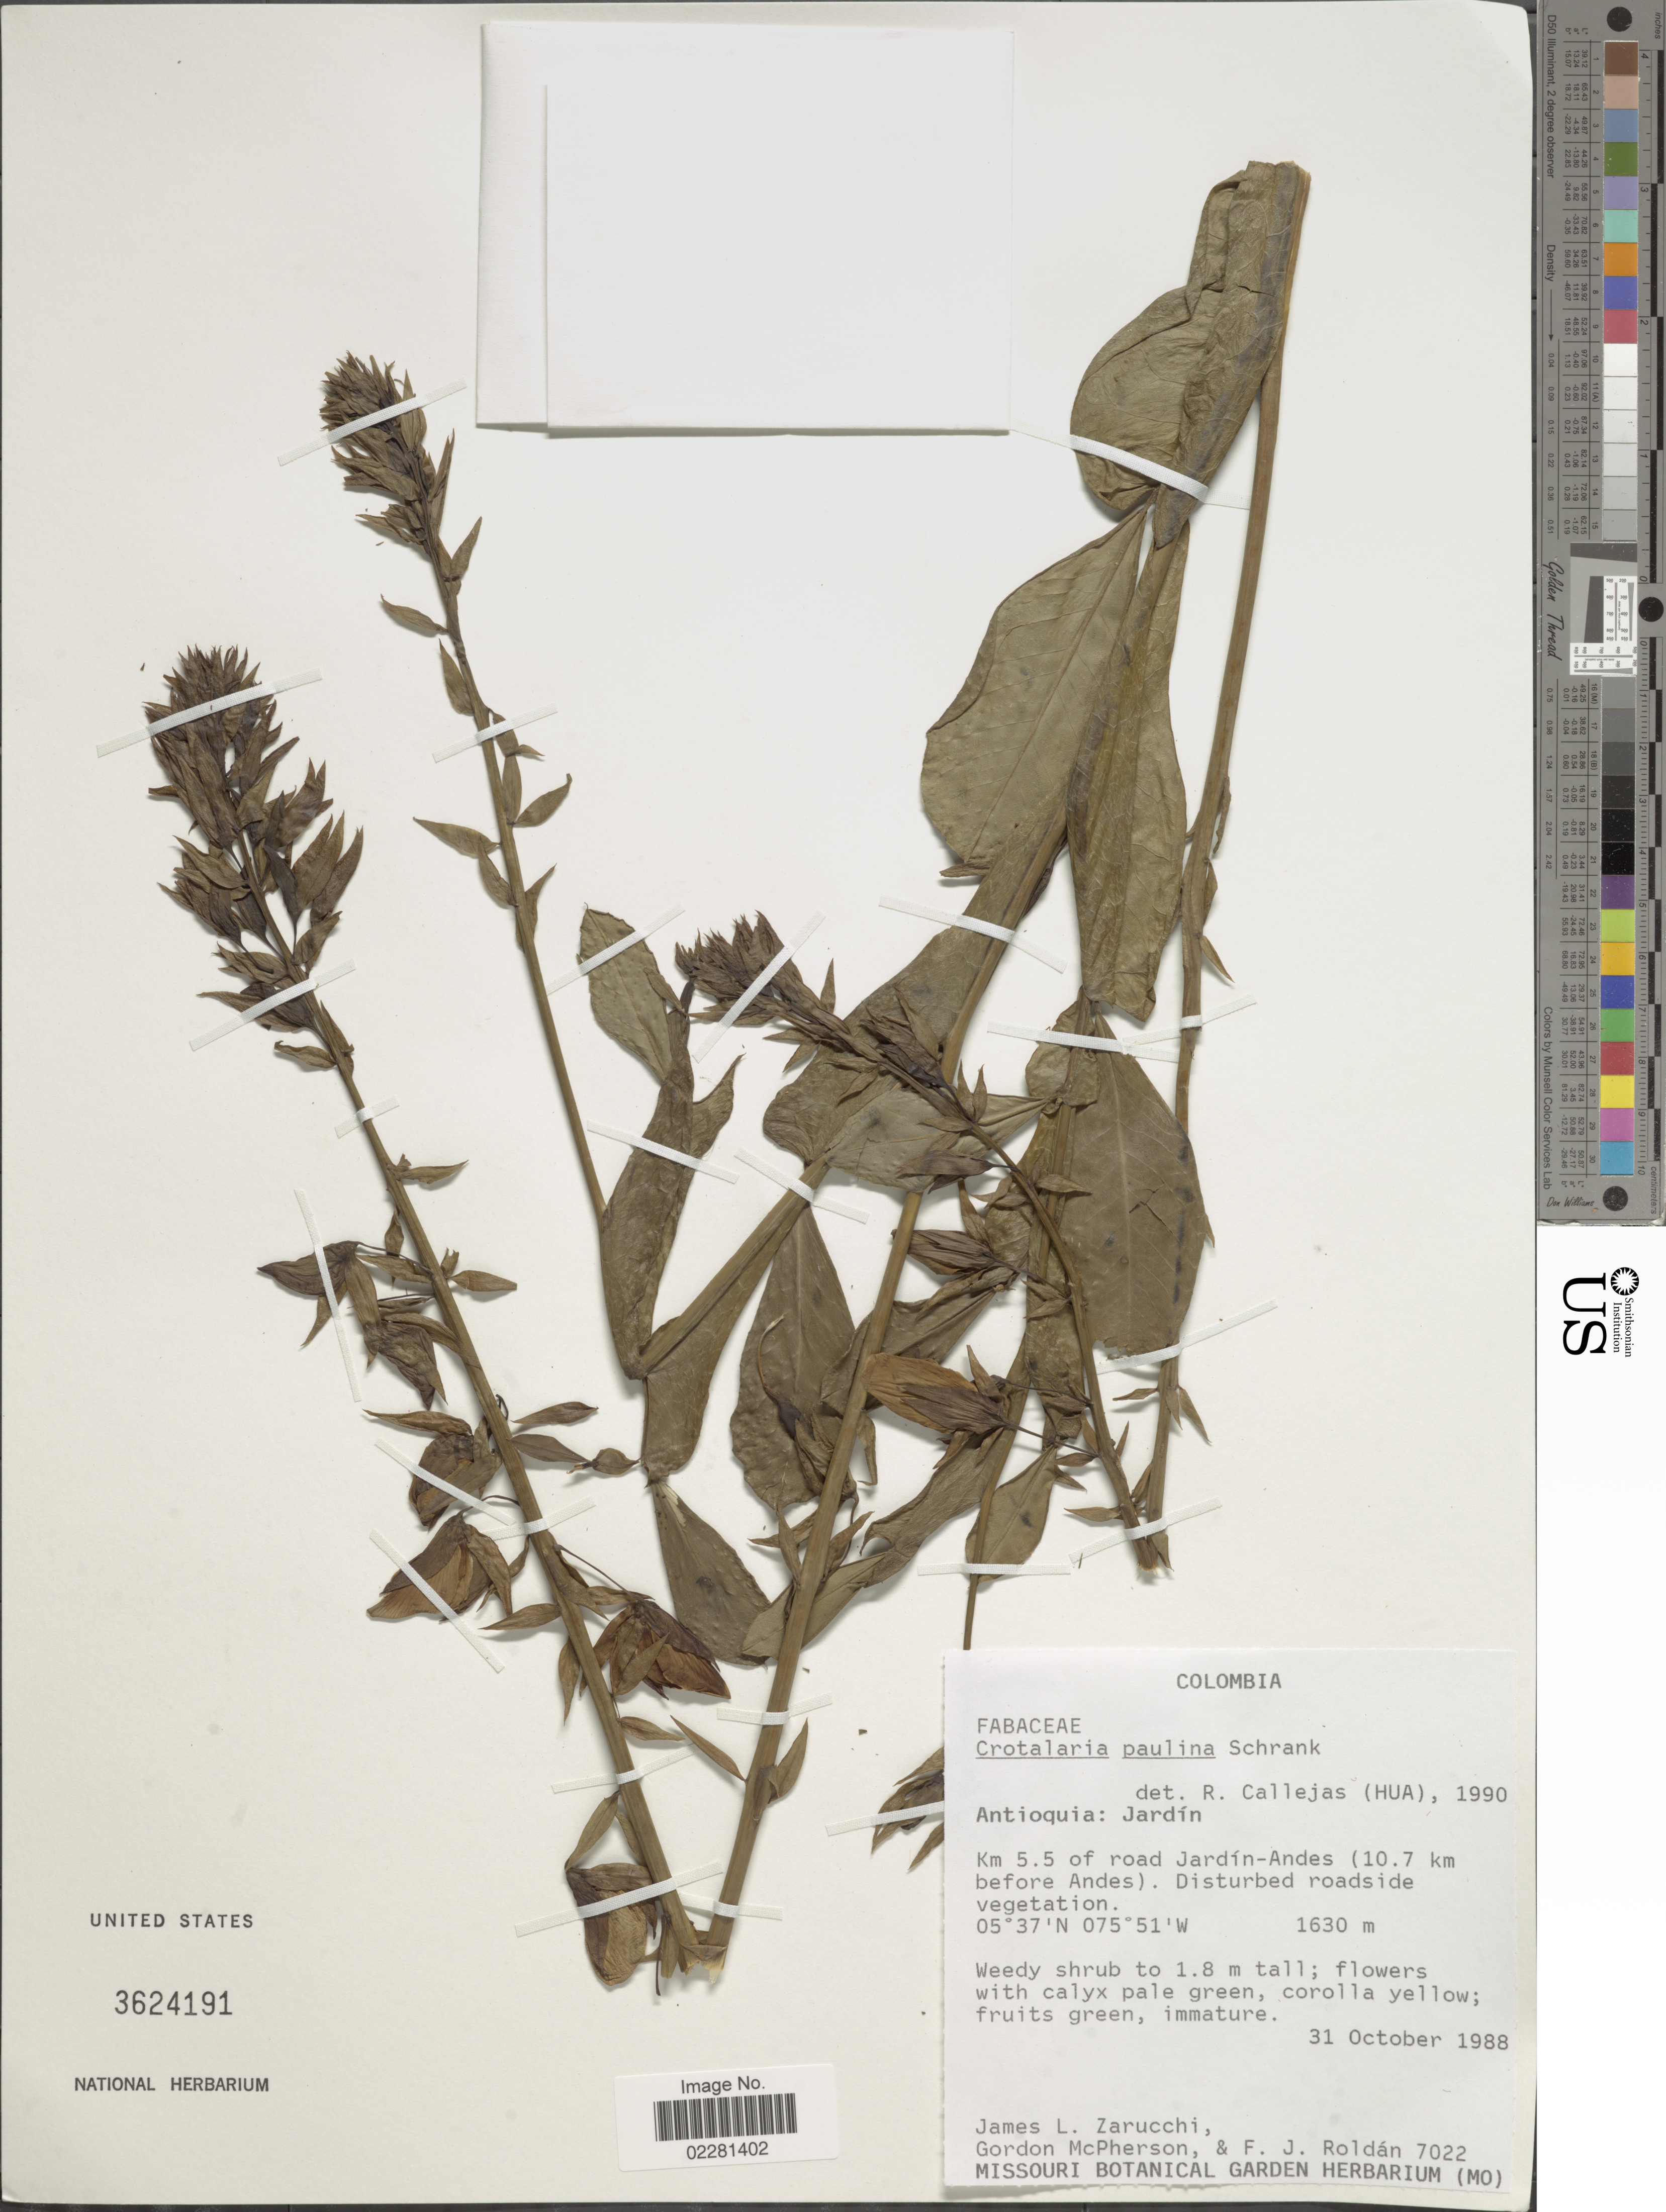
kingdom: Plantae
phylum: Tracheophyta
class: Magnoliopsida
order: Fabales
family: Fabaceae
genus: Crotalaria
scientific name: Crotalaria paulina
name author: Schrank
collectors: J. L. Zarucchi, G. D. McPherson & F. J. Roldán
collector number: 7022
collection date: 1988-10-31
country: Colombia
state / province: Antioquia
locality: Jardin, km 5.5 of road Jardin-Andes (10.7 km before Andes)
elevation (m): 1630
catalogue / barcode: US 3624191